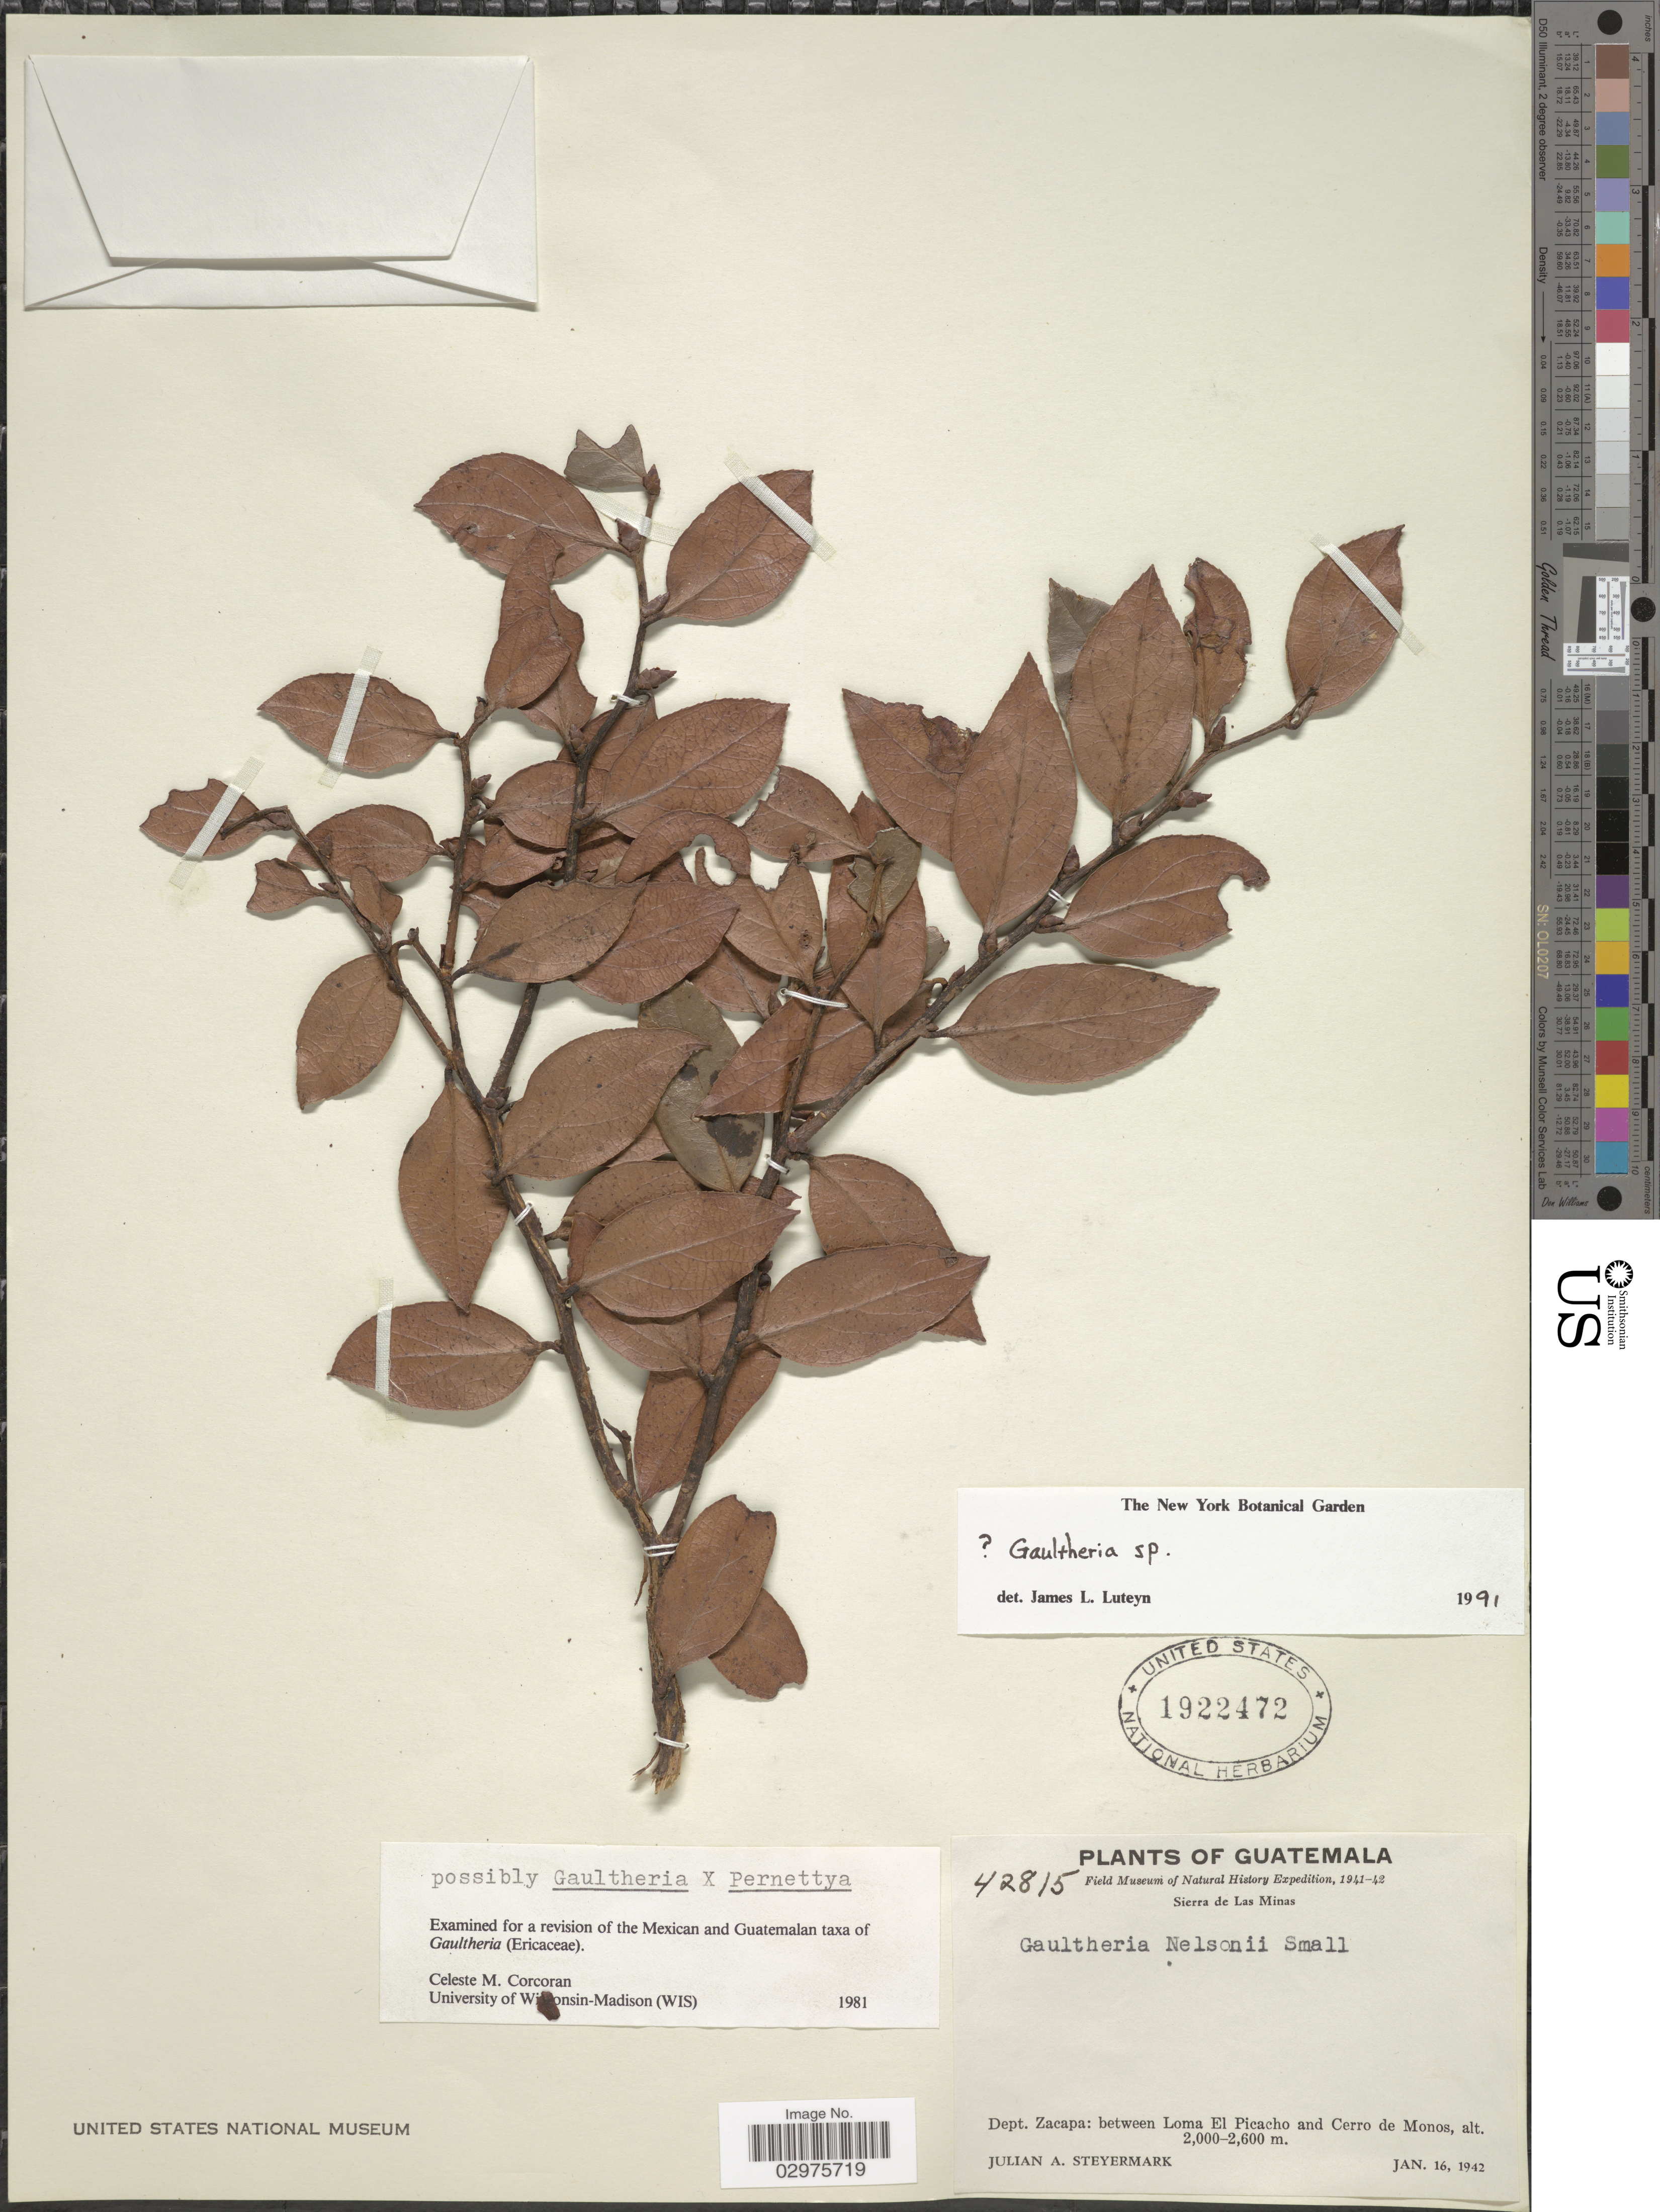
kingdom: Plantae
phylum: Tracheophyta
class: Magnoliopsida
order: Ericales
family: Ericaceae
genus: Gaultheria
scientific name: Gaultheria sp.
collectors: J. Steyermark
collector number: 42815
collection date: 1942-01-16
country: Guatemala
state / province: Zacapa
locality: Sierra de Las Minas. Dept. Zacapa: between Loma El Picacho and Cerro de Monos.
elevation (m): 2000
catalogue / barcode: US 1922472